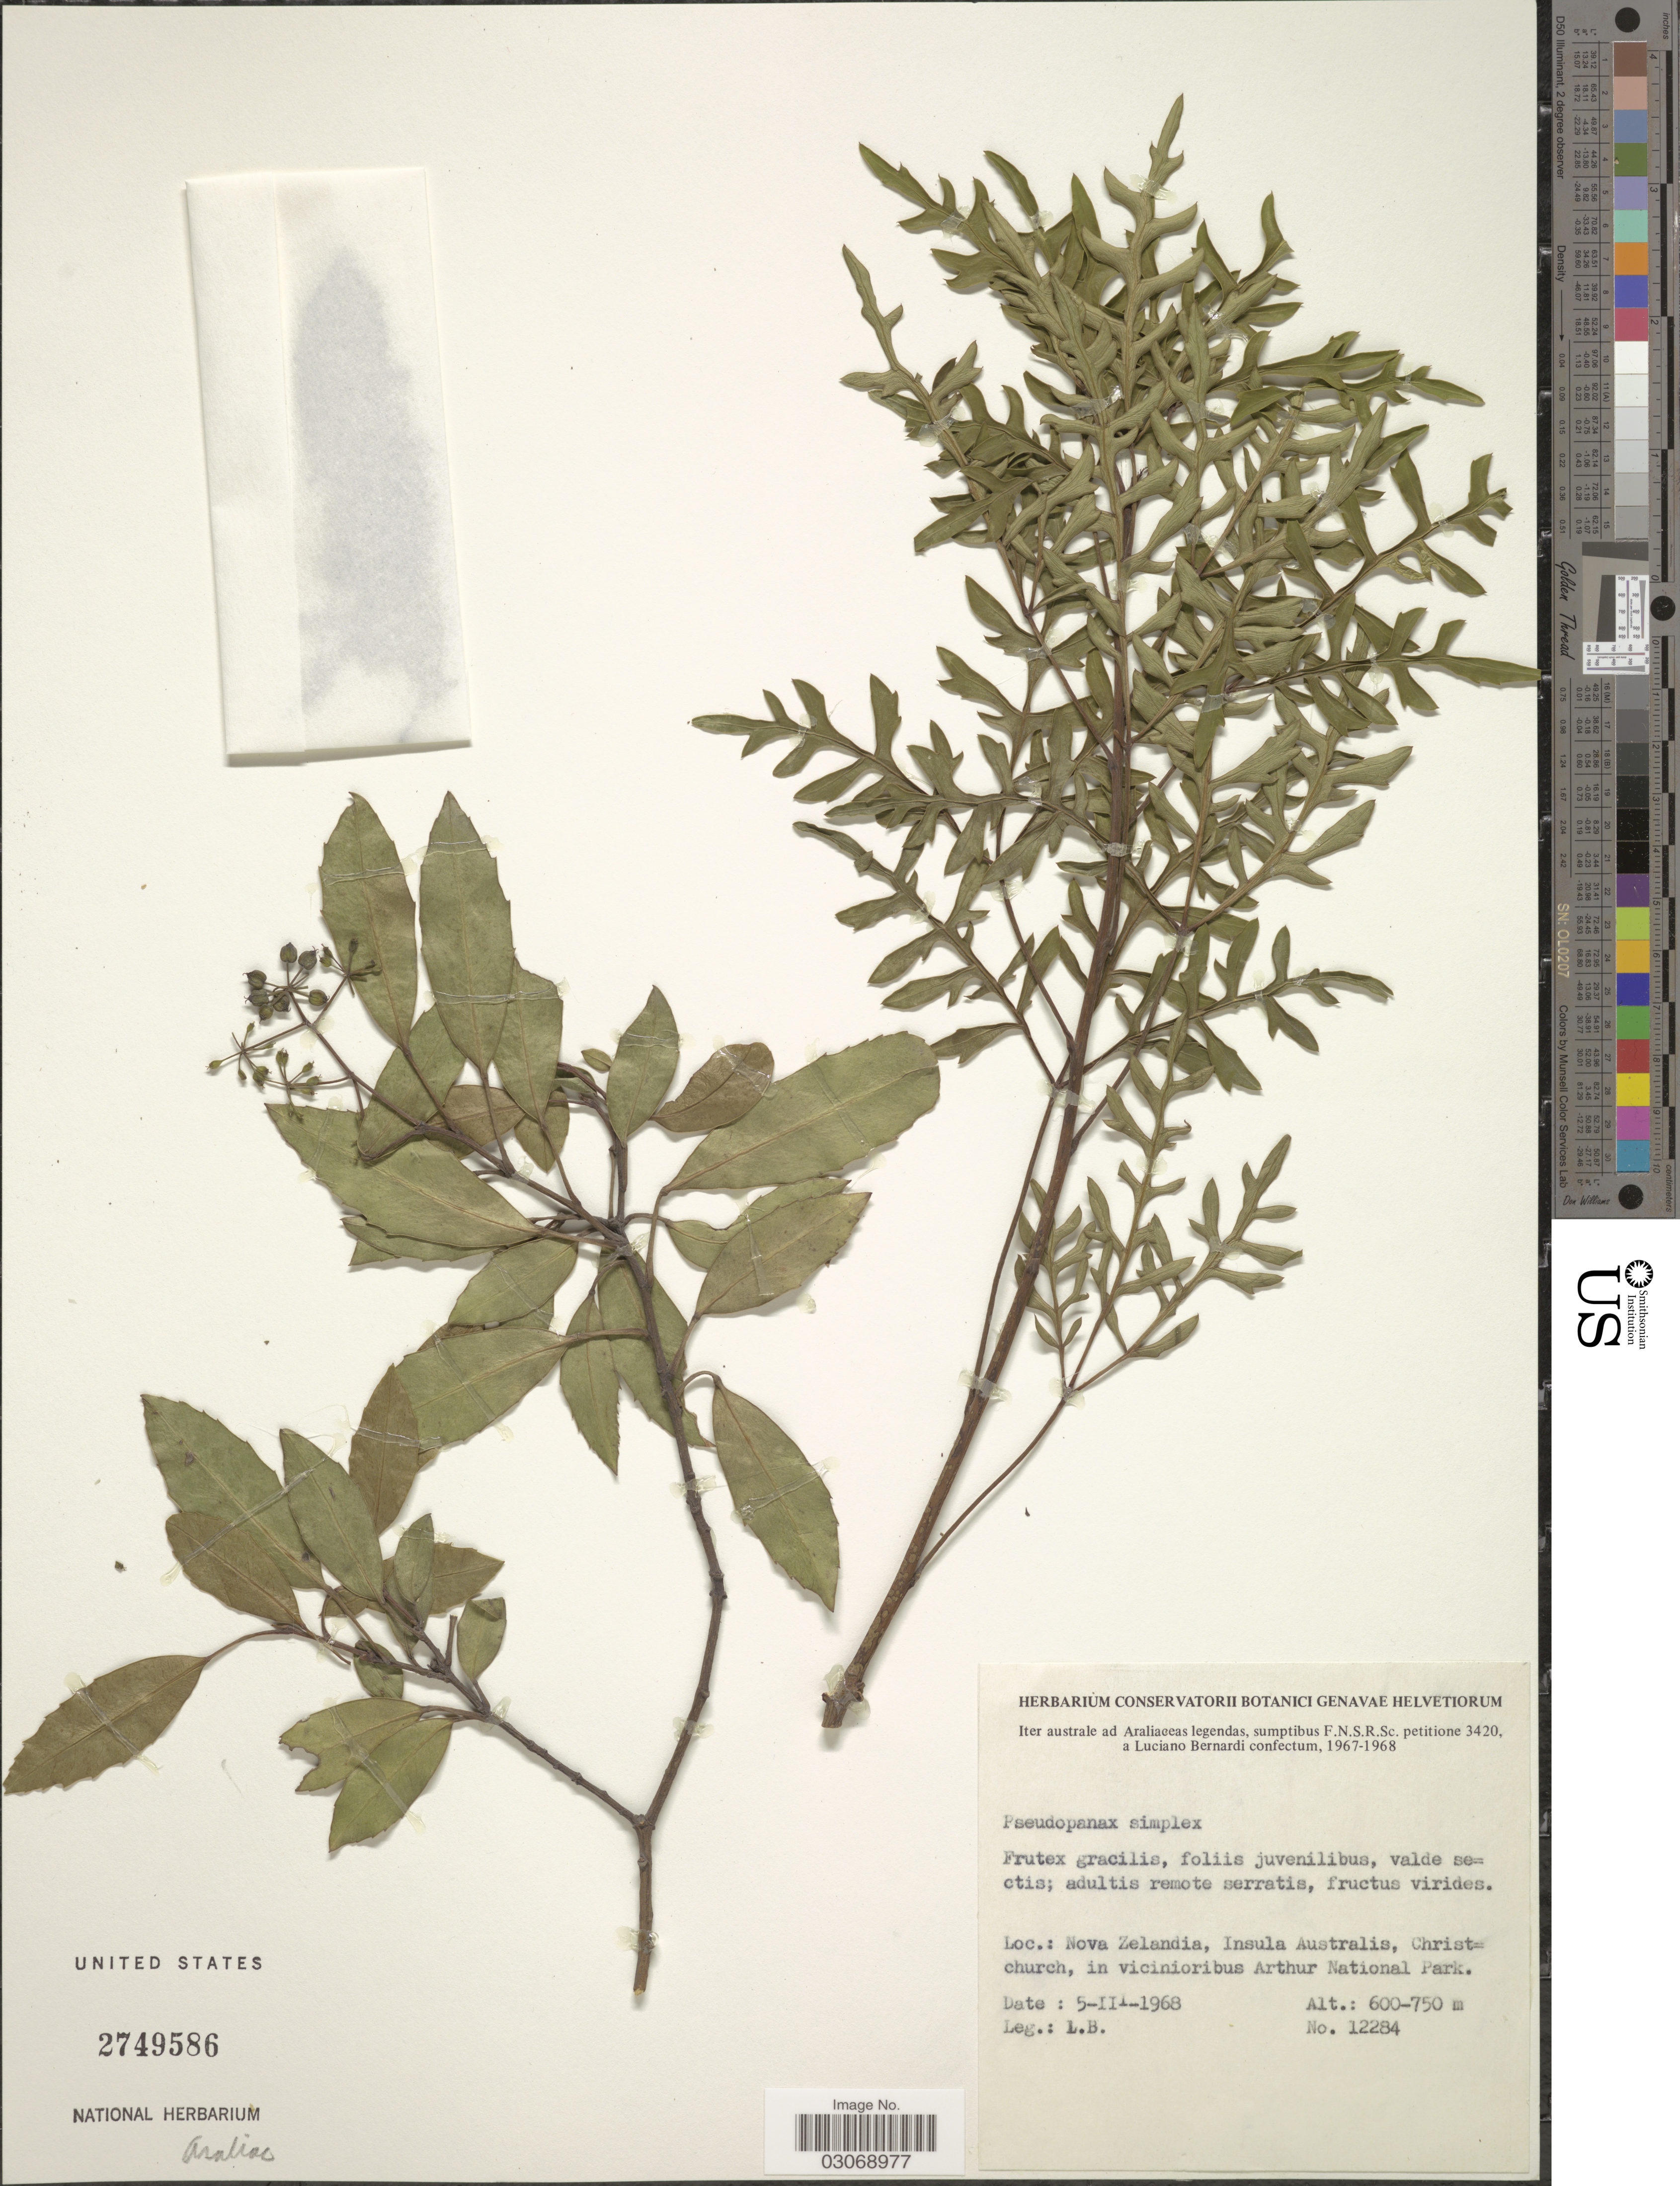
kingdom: Plantae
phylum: Tracheophyta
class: Magnoliopsida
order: Apiales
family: Araliaceae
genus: Pseudopanax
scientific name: Pseudopanax simplex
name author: (G. Forst.) K. Koch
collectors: L. Bernardi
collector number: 12284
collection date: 1968-03-05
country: New Zealand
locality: Novo Zelandia, Insula Australis, Christ=church, in vicinioribus Arthur National Park.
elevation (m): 600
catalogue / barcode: US 2749586